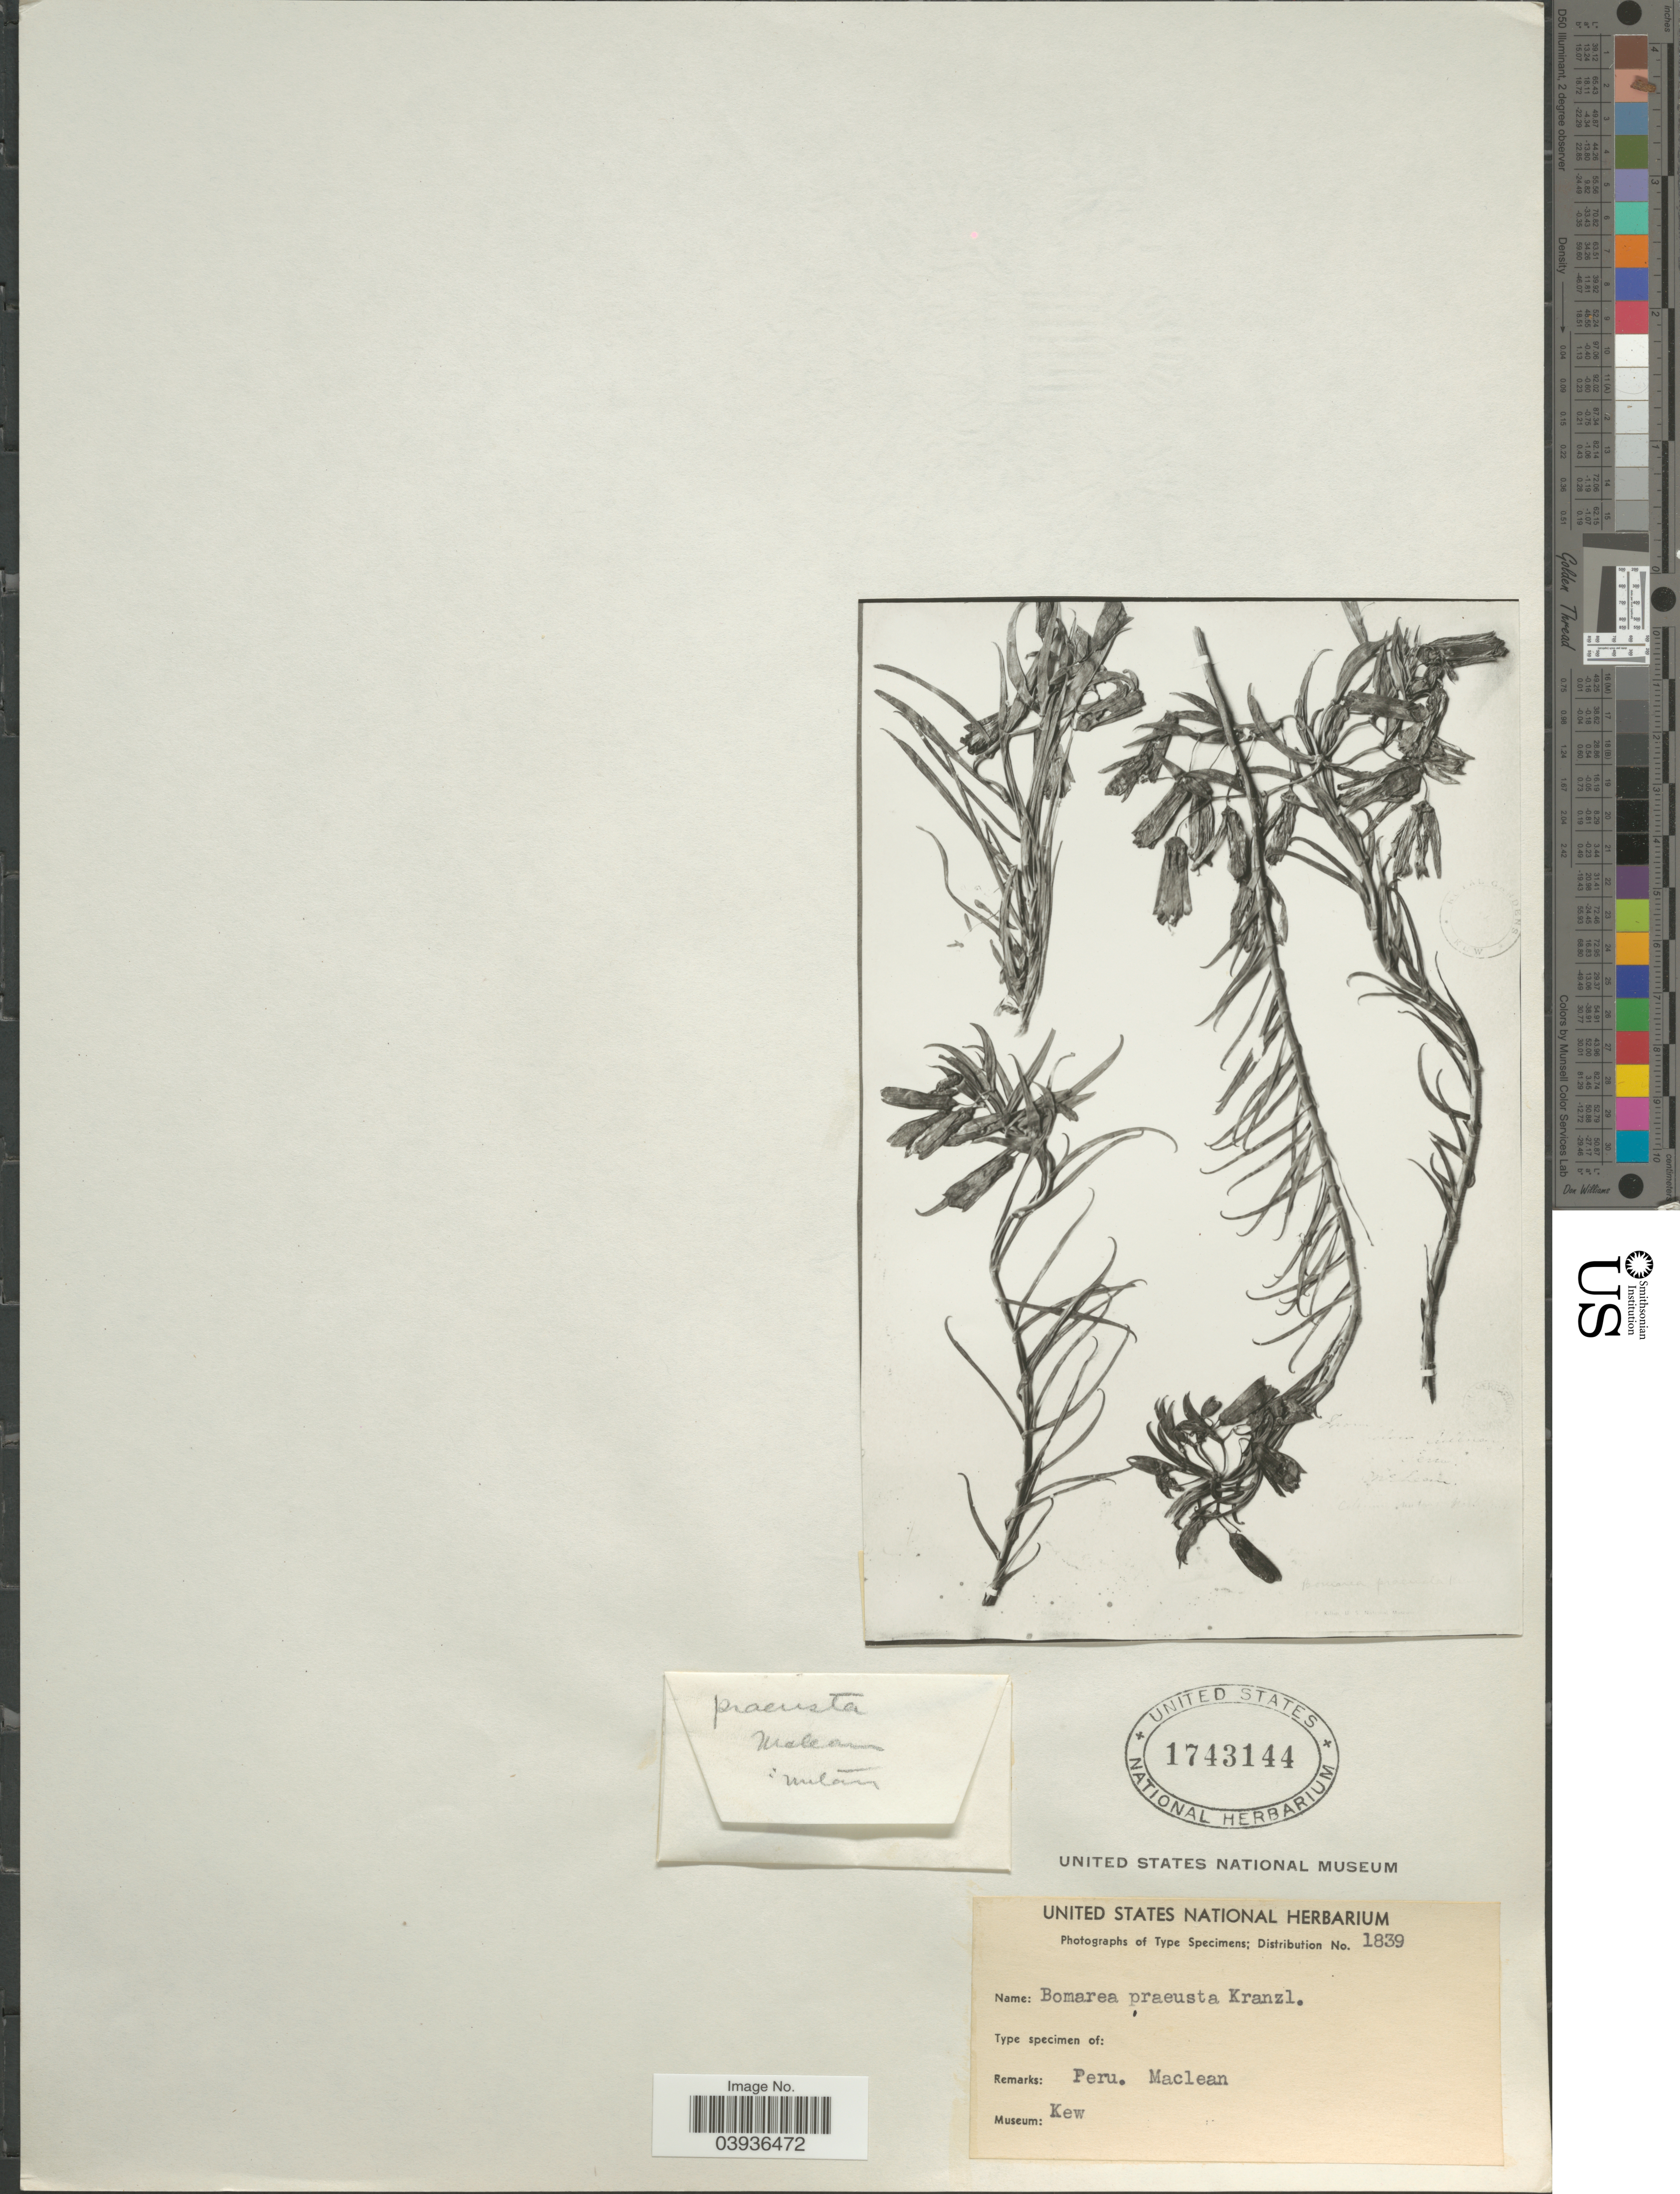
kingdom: Plantae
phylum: Tracheophyta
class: Liliopsida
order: Liliales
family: Alstroemeriaceae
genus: Bomarea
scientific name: Bomarea praeusta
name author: Kraenzl.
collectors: Maclean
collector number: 1839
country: Peru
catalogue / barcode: US 1743144